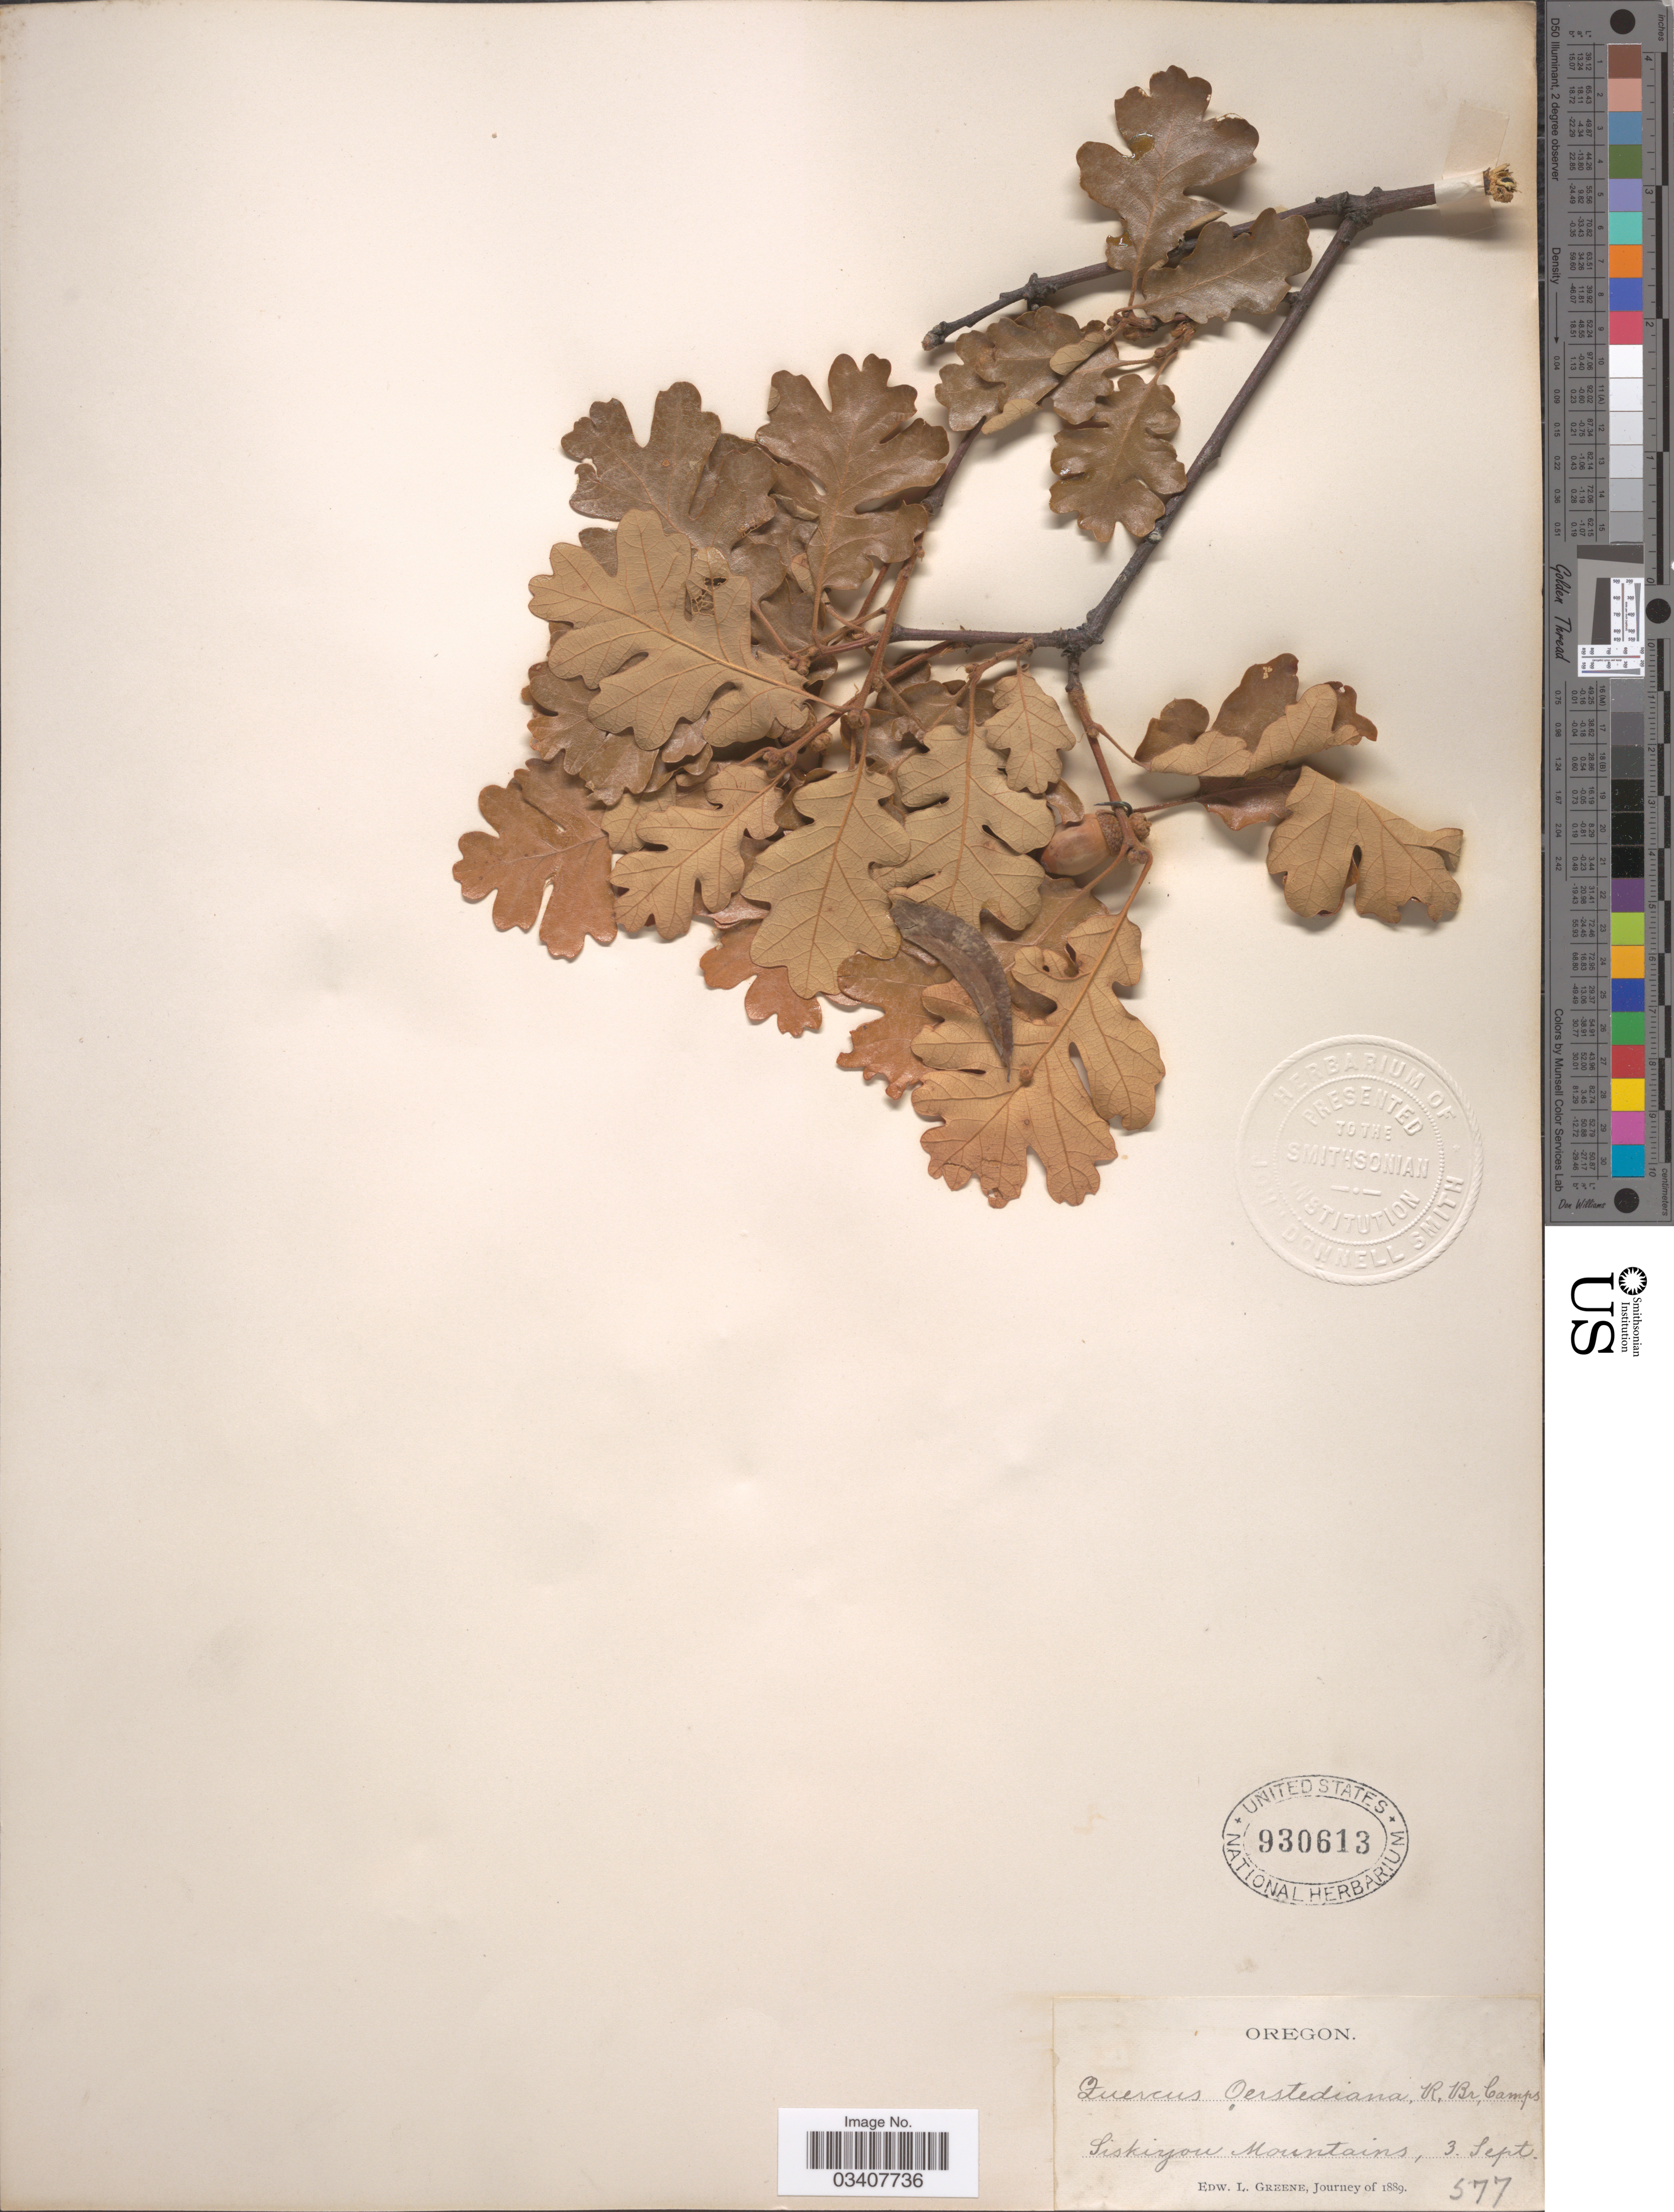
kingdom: Plantae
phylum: Tracheophyta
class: Magnoliopsida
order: Fagales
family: Fagaceae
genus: Quercus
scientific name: Quercus oerstediana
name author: R. Br.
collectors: E. L. Greene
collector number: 577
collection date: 1889-09-03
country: United States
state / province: Oregon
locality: Siskiyou Mountains.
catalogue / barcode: US 930613